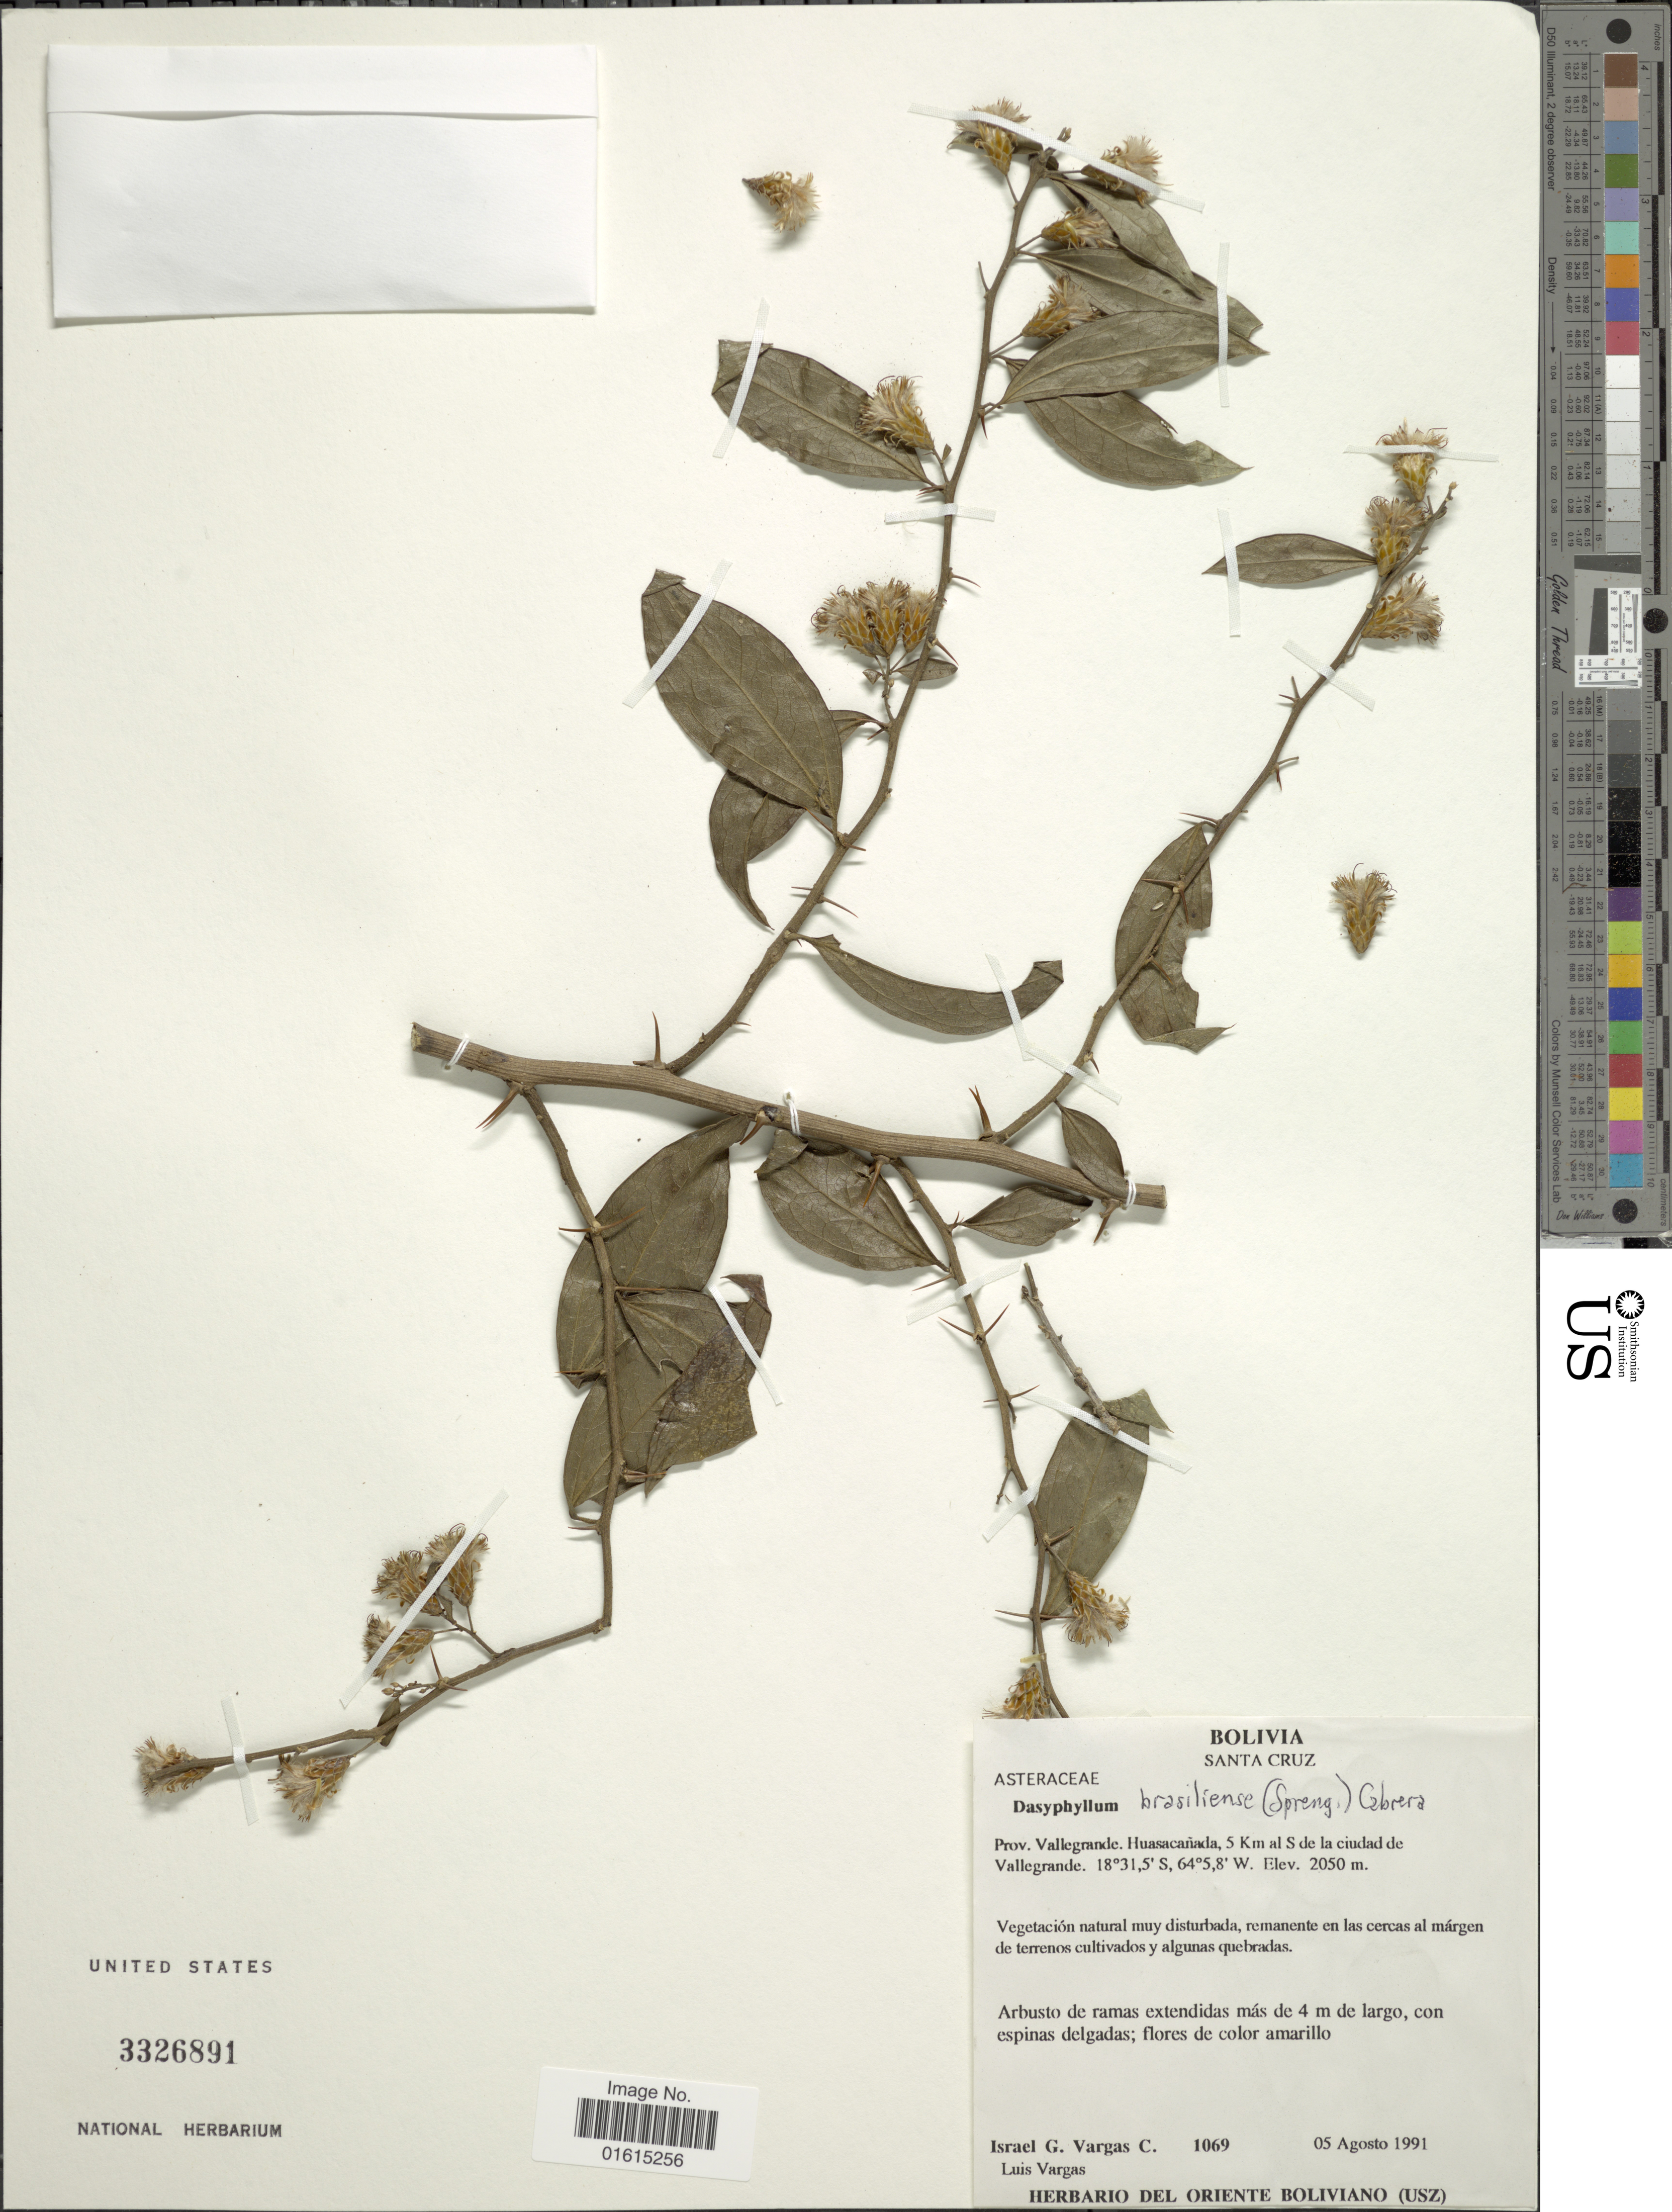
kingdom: Plantae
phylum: Tracheophyta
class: Magnoliopsida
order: Asterales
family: Asteraceae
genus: Dasyphyllum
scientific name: Dasyphyllum brasiliense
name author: (Spreng.) Cabrera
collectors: I. Vargas C. & L. Vargas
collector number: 1069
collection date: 1991-08-05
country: Bolivia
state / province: Santa Cruz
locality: Prov. Vallegrande, Huasacanada, 5 km al S de ciudad de Vallegrande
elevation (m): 2050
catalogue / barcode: US 3326891